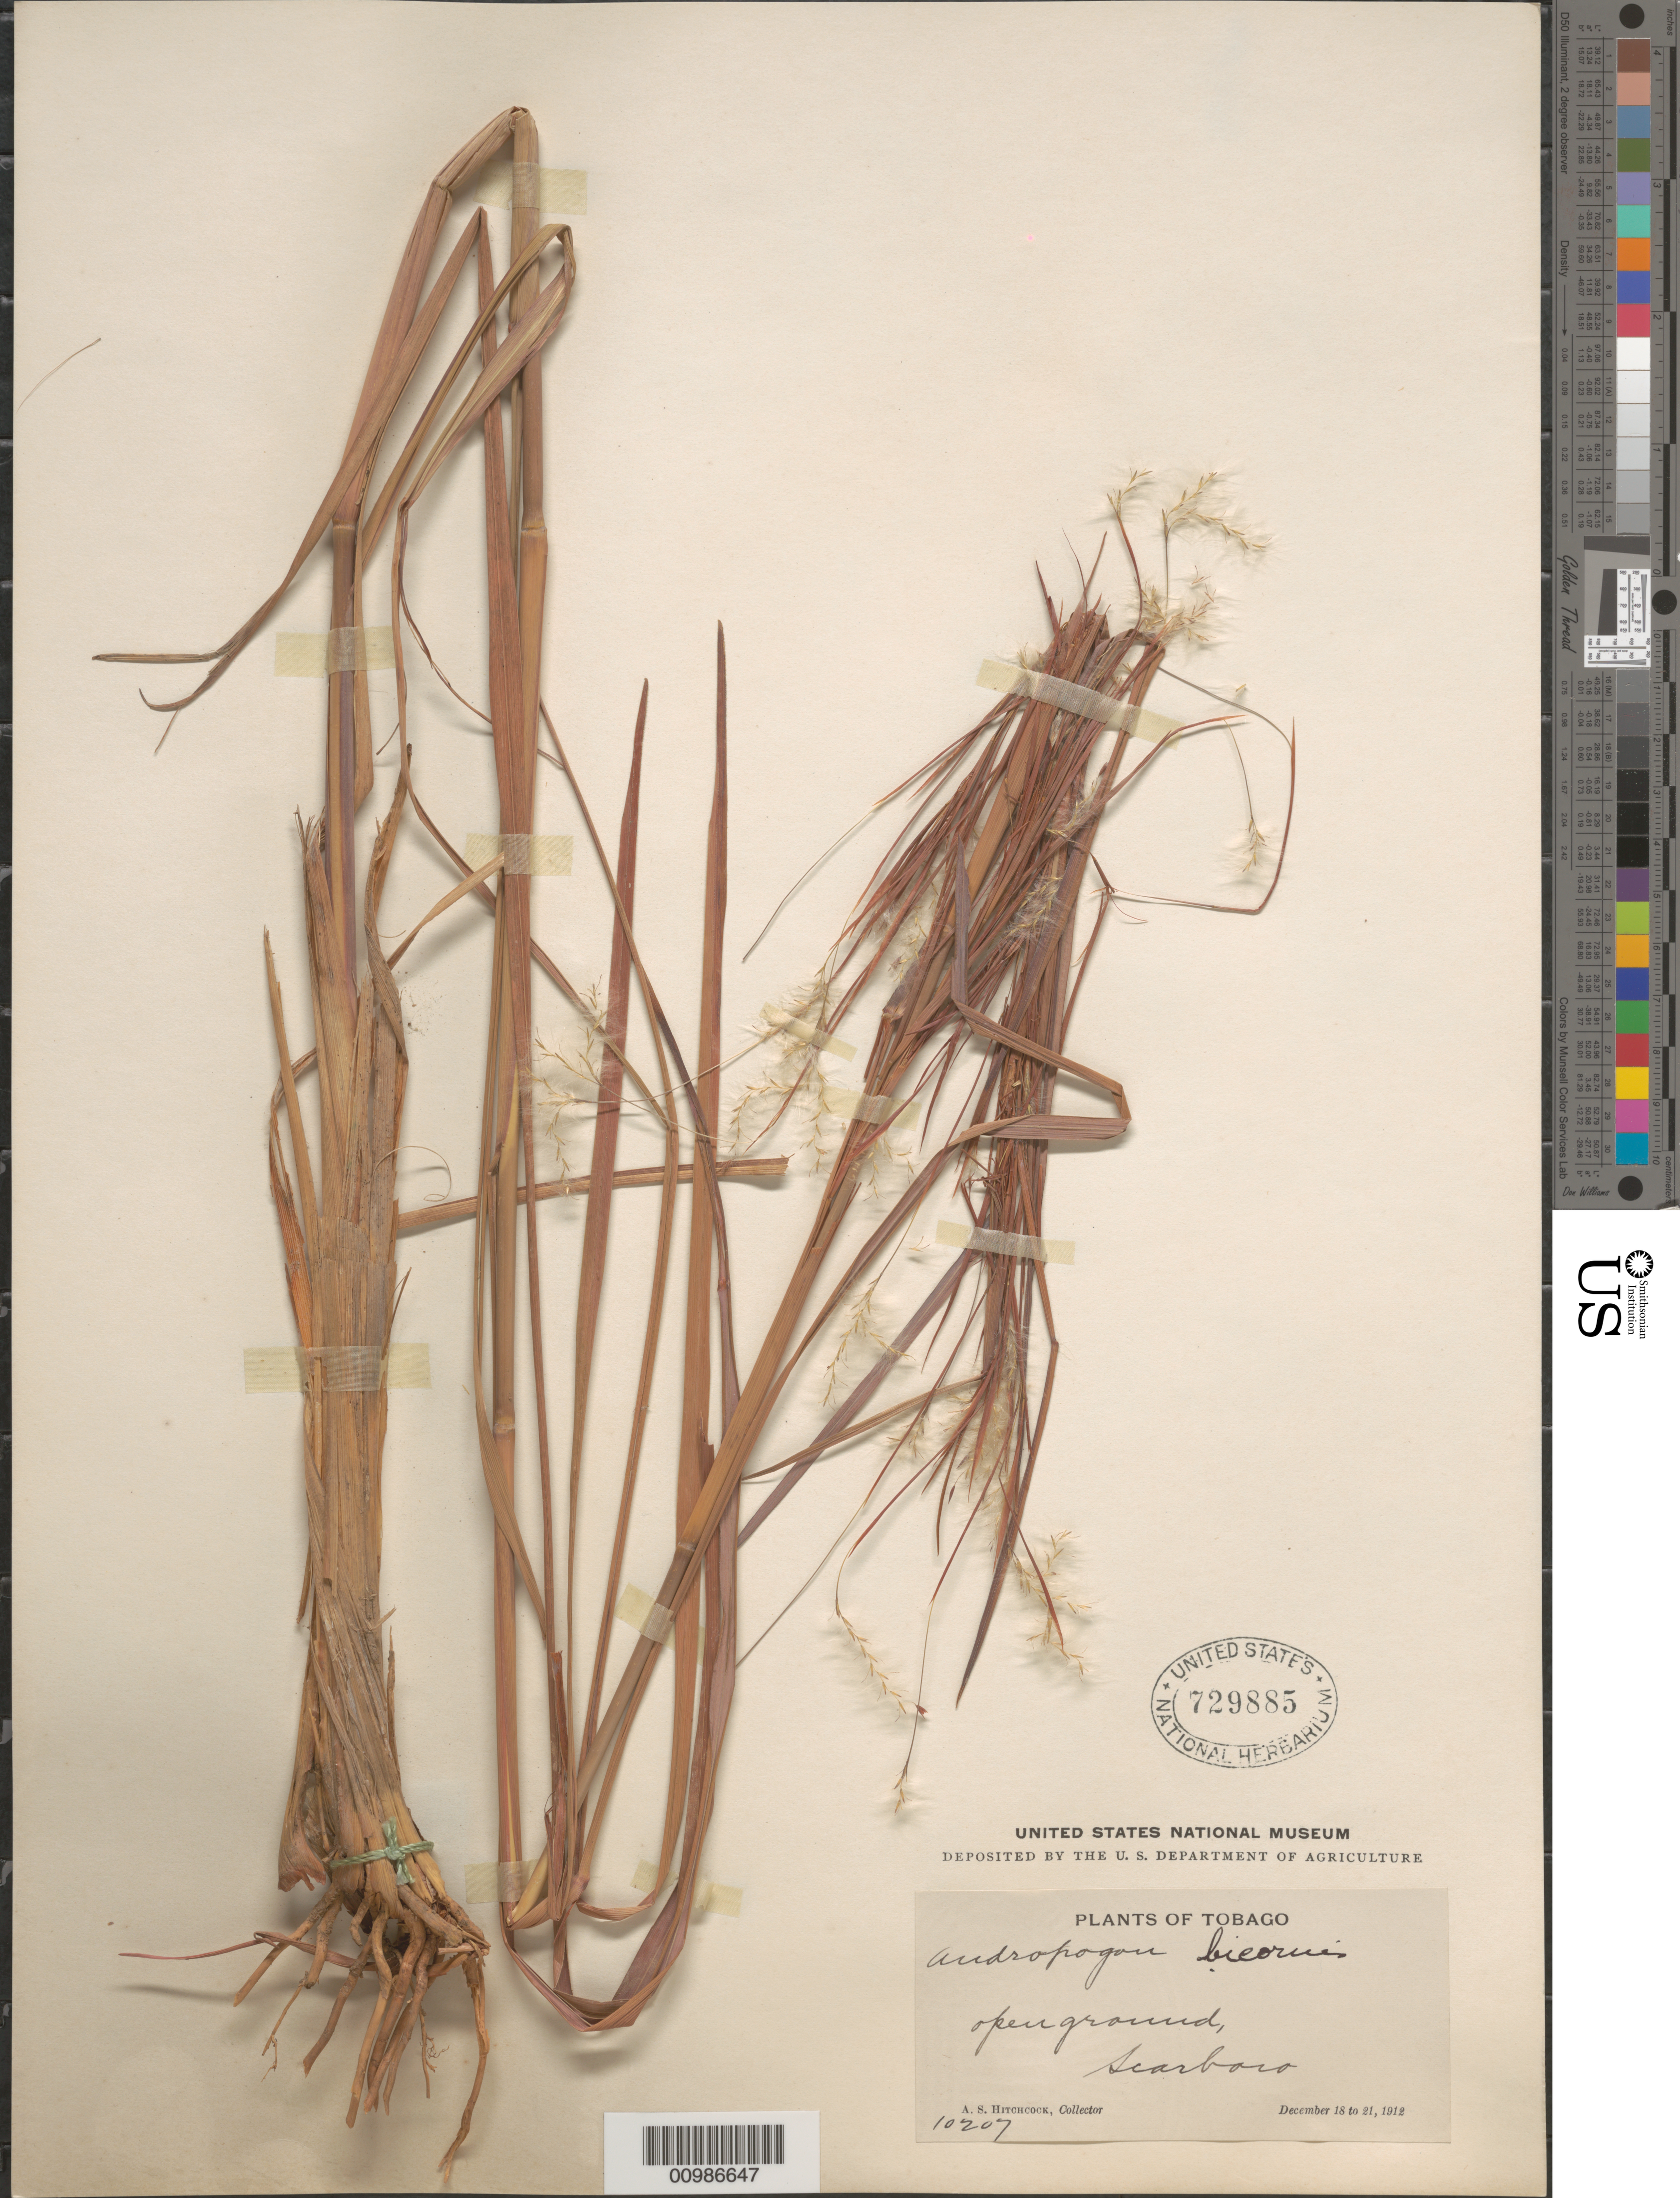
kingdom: Plantae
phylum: Tracheophyta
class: Liliopsida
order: Poales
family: Poaceae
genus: Andropogon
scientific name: Andropogon bicornis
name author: L.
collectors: A. S. Hitchcock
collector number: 10207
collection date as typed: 18 Dec 1912 to21 Dec 1912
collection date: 1912-12-18/1912-12-21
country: Trinidad and Tobago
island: Tobago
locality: City: Scarborough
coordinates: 0 N, 0 E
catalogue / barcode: US 729885